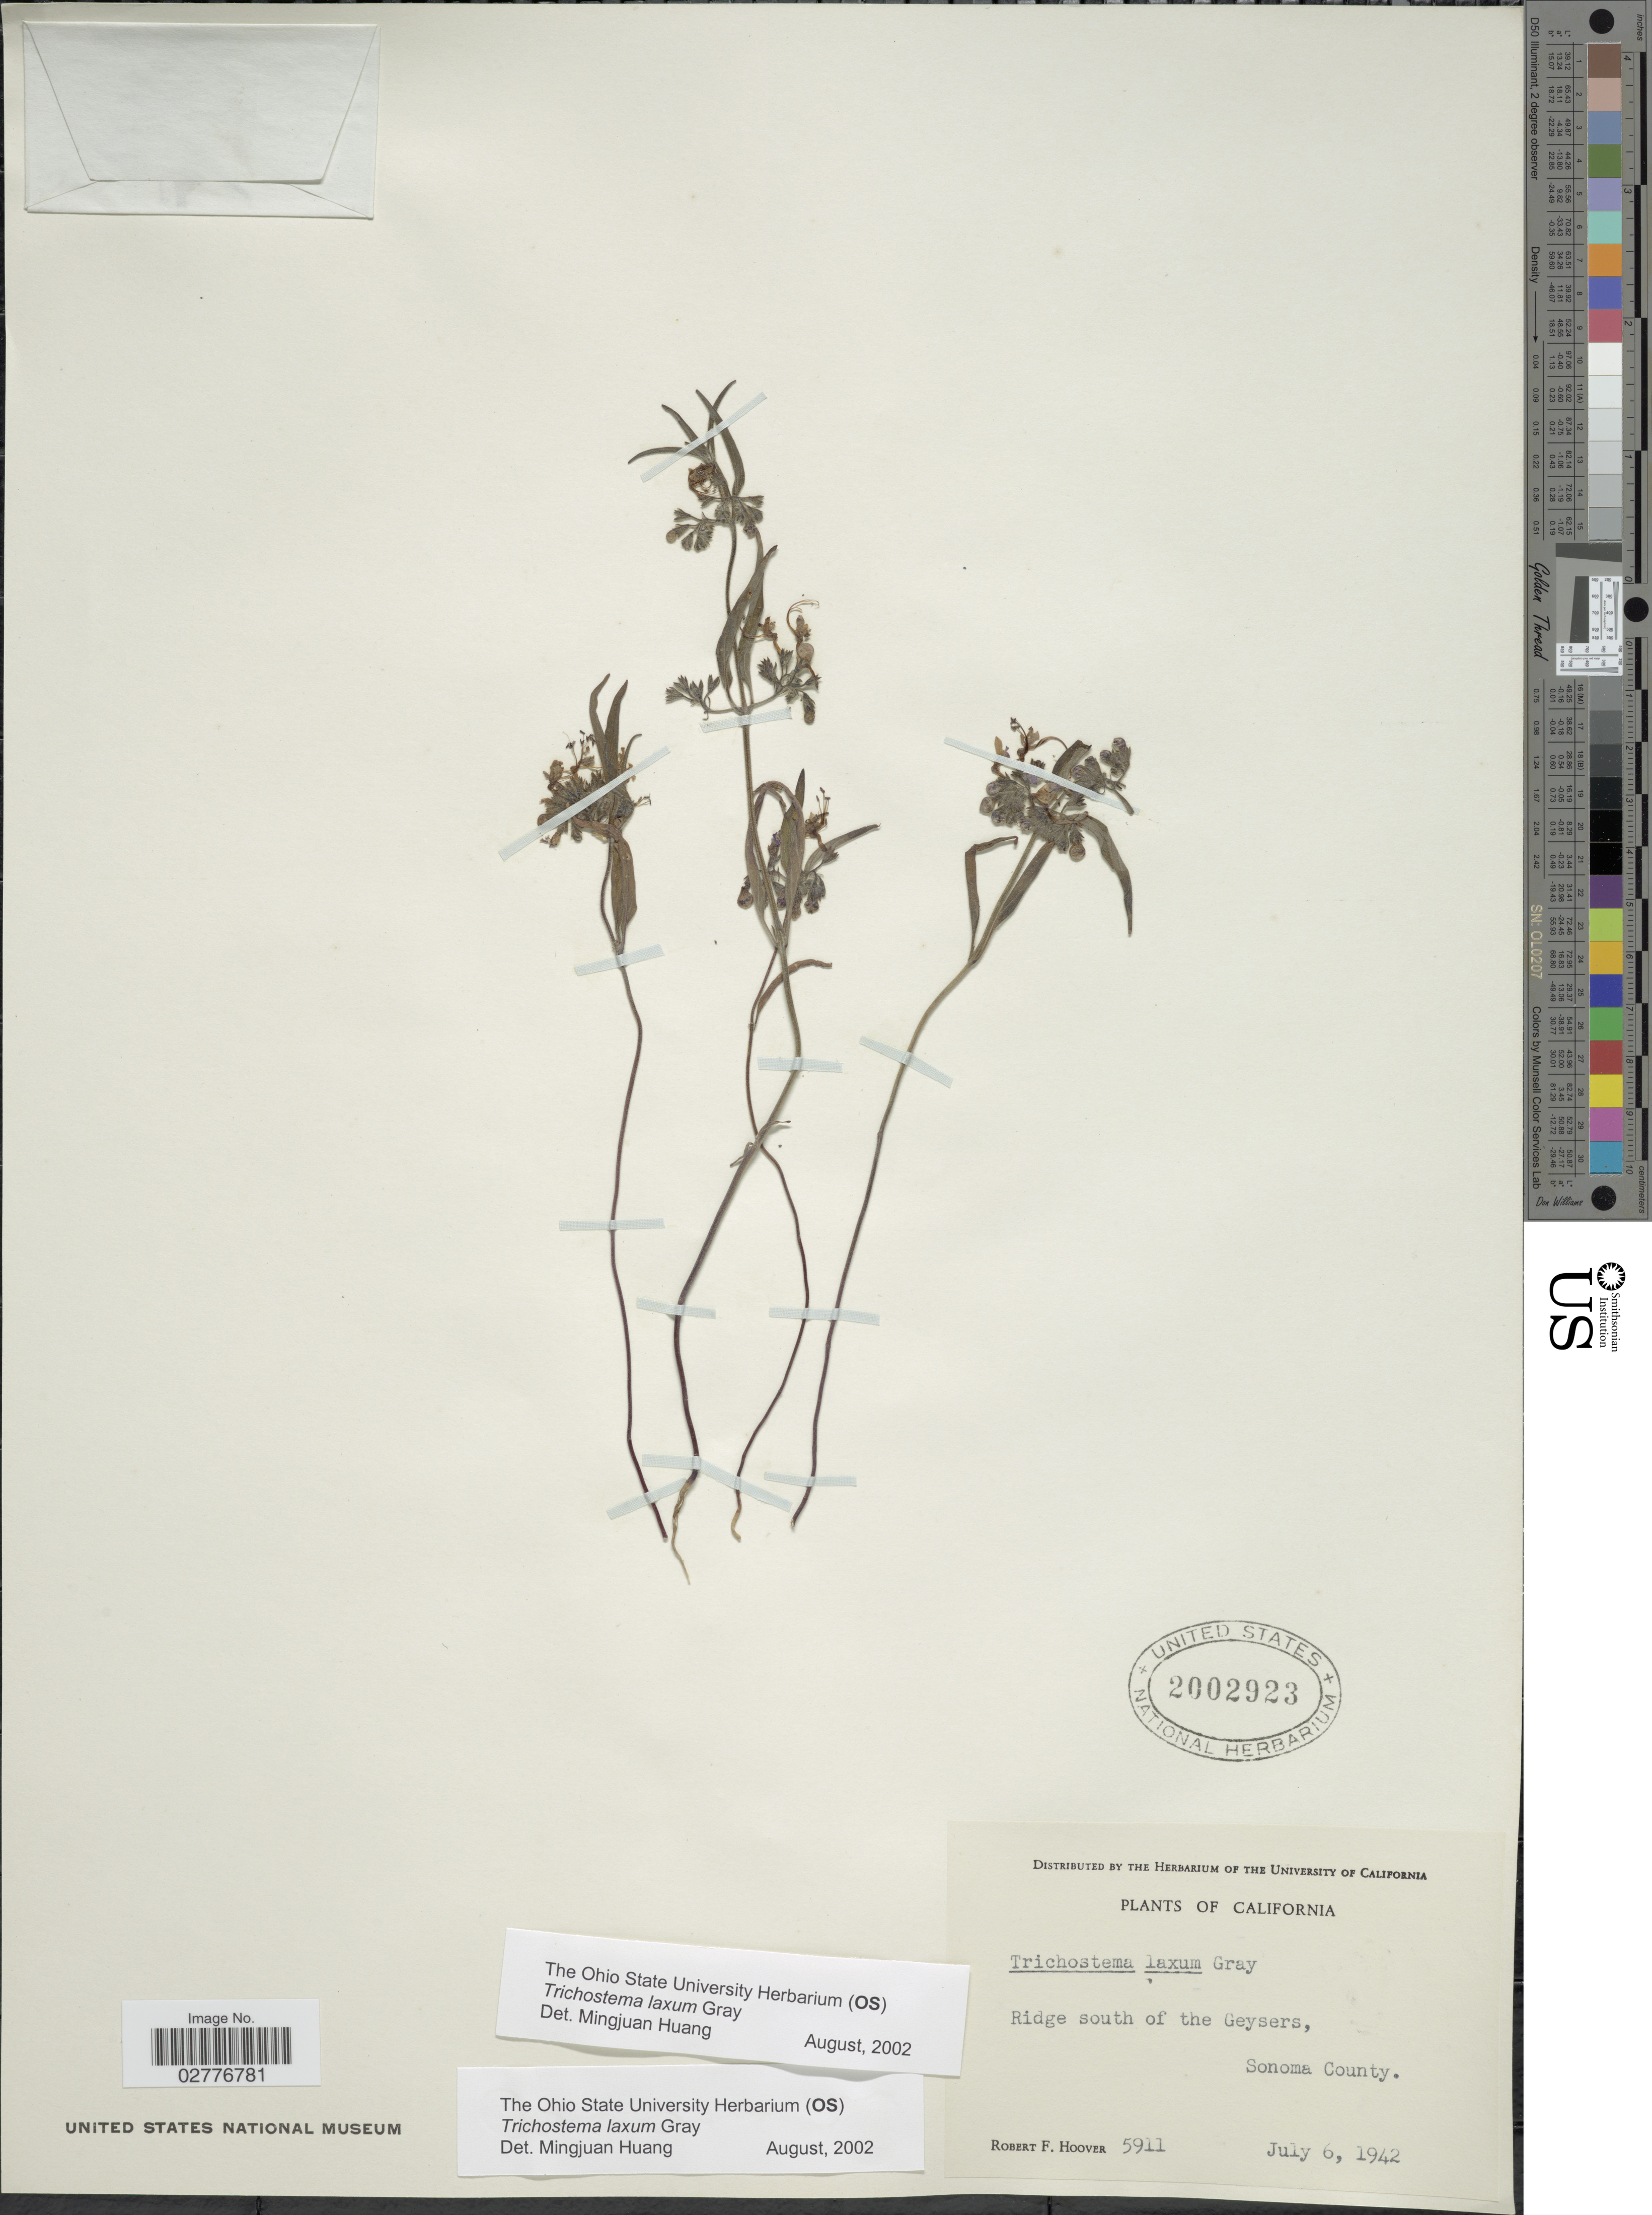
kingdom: Plantae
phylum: Tracheophyta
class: Magnoliopsida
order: Lamiales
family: Lamiaceae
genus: Trichostema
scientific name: Trichostema laxum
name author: A. Gray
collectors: R. F. Hoover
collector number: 5911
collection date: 1942-07-06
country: United States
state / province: California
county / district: Sonoma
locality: Ridge south of the Geysers, Sonoma County.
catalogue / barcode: US 2002923